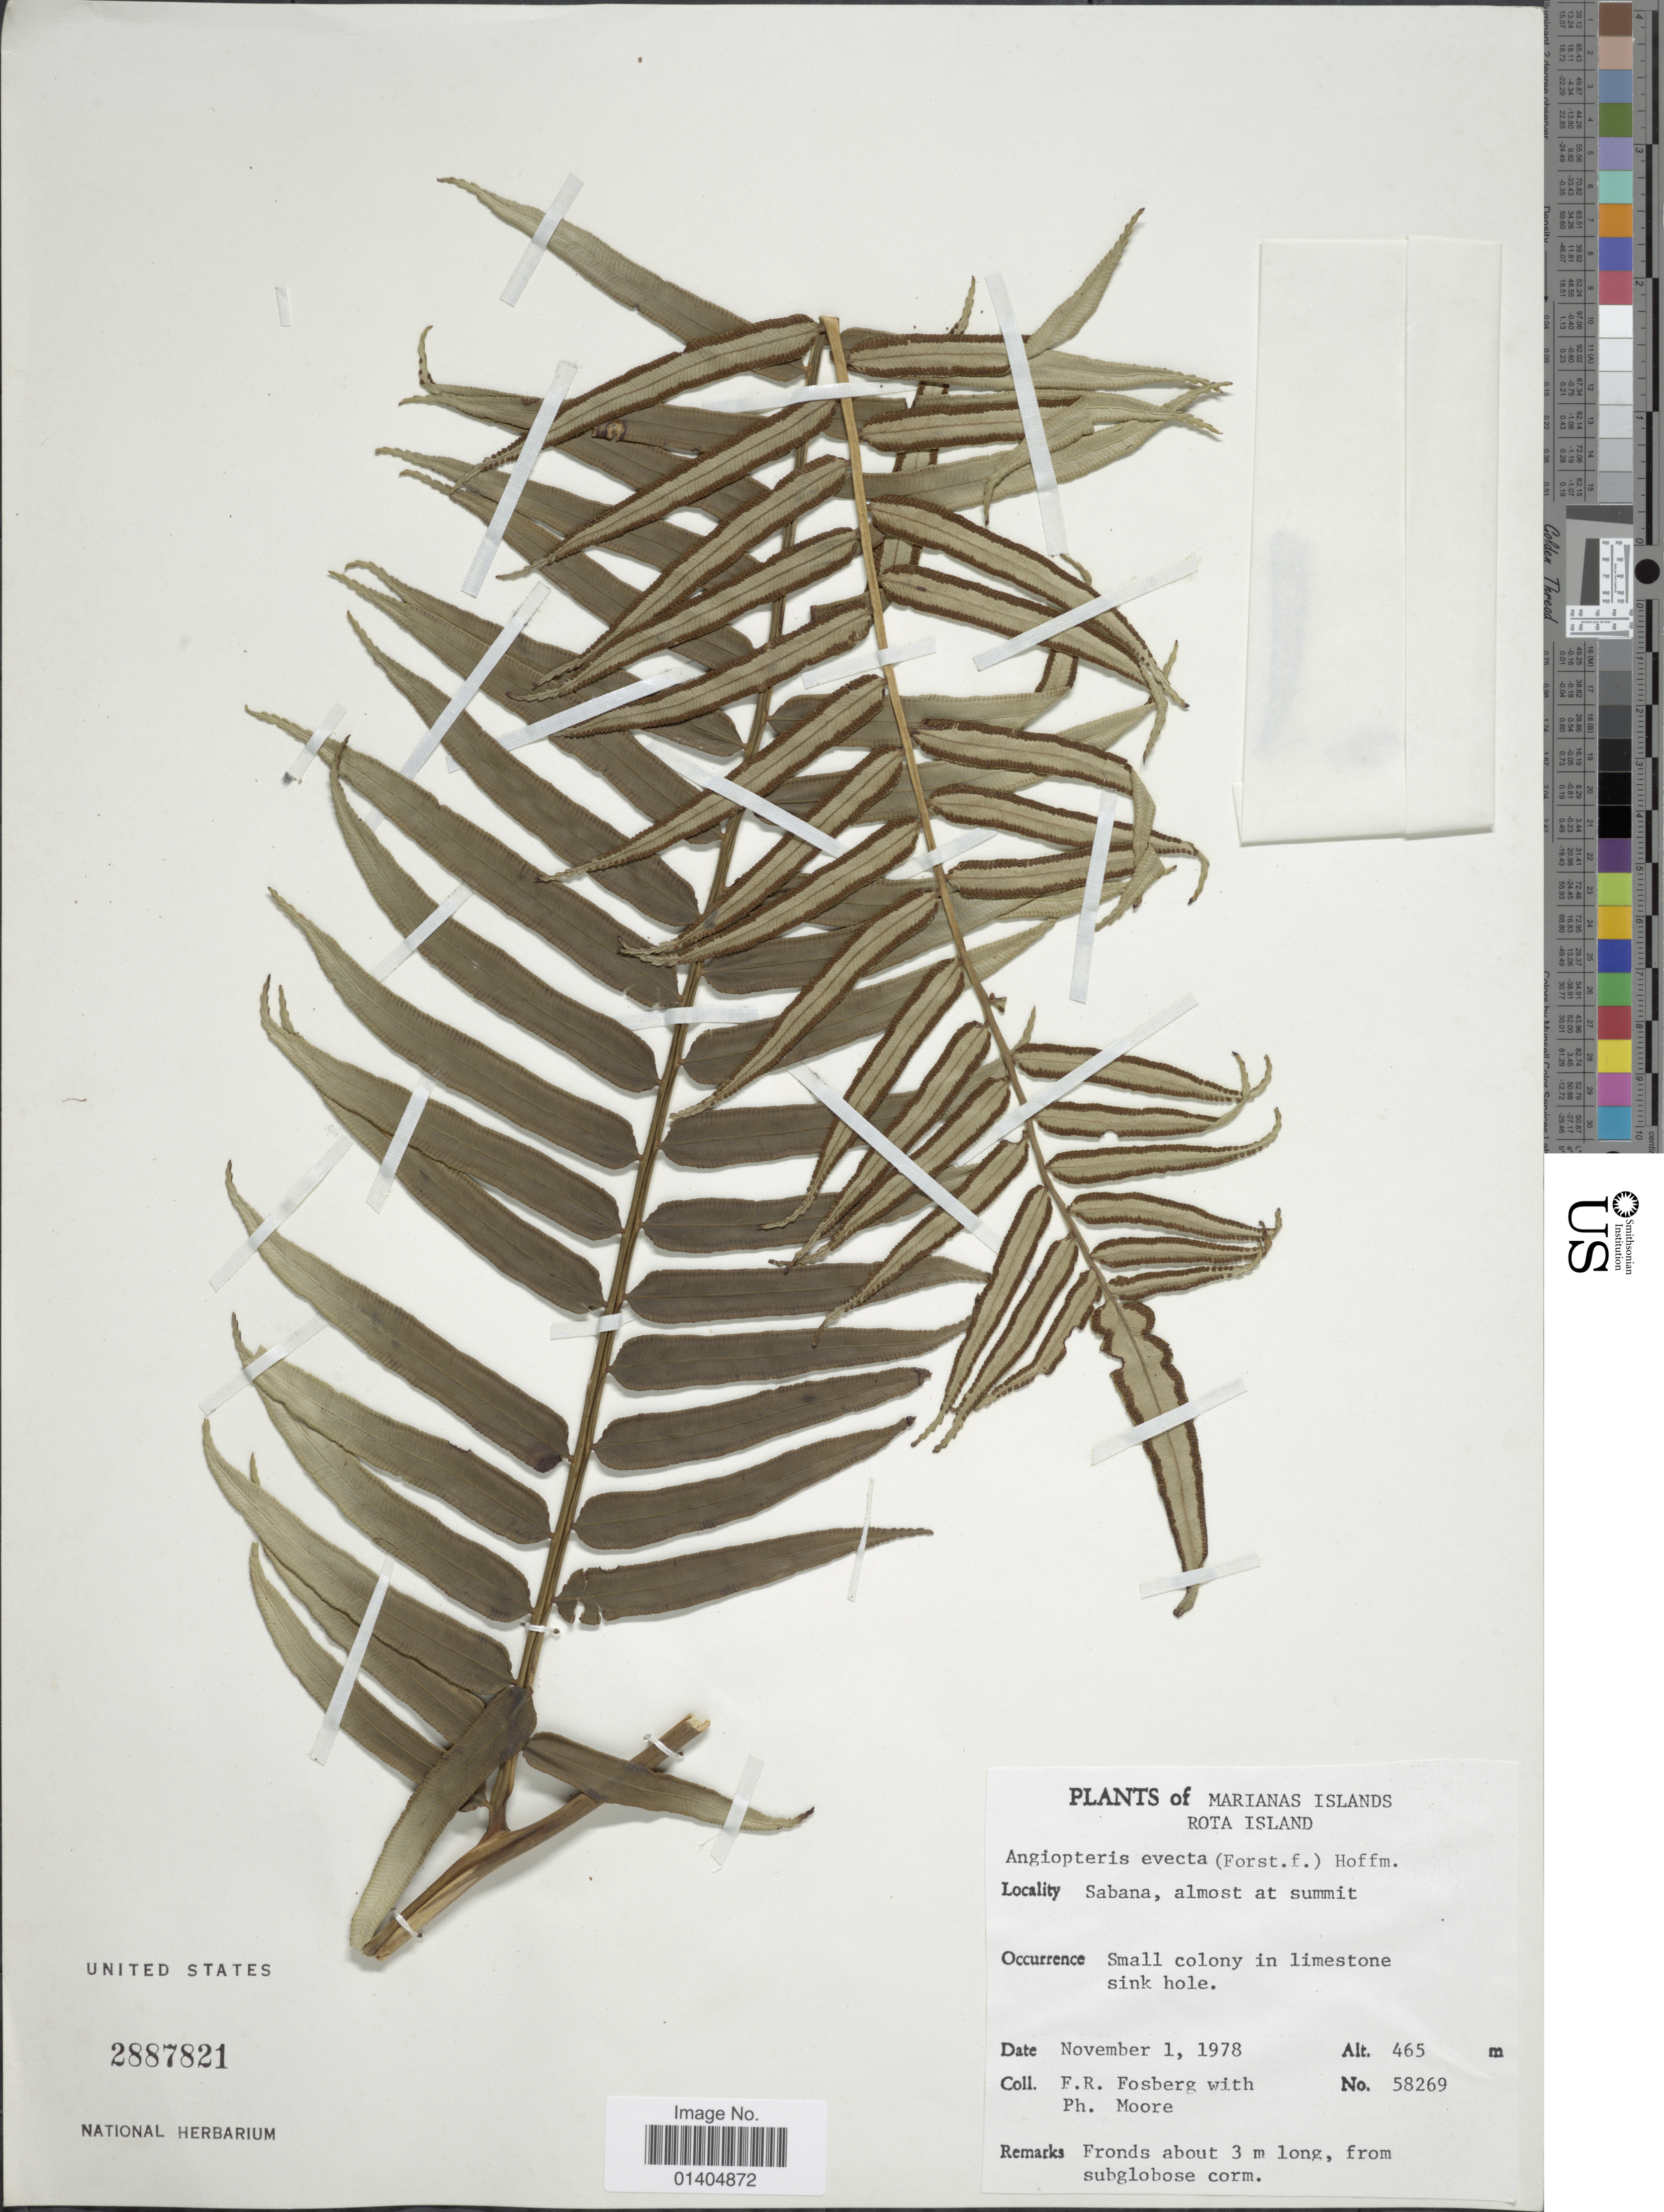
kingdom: Plantae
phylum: Tracheophyta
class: Polypodiopsida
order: Marattiales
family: Marattiaceae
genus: Angiopteris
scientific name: Angiopteris evecta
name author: (G. Forst.) Hoffm.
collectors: F. R. Fosberg & P. Moore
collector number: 58269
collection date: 1978-11-01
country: Northern Mariana Islands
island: Rota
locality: Sabana, almost at summit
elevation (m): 465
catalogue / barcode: US 2887821